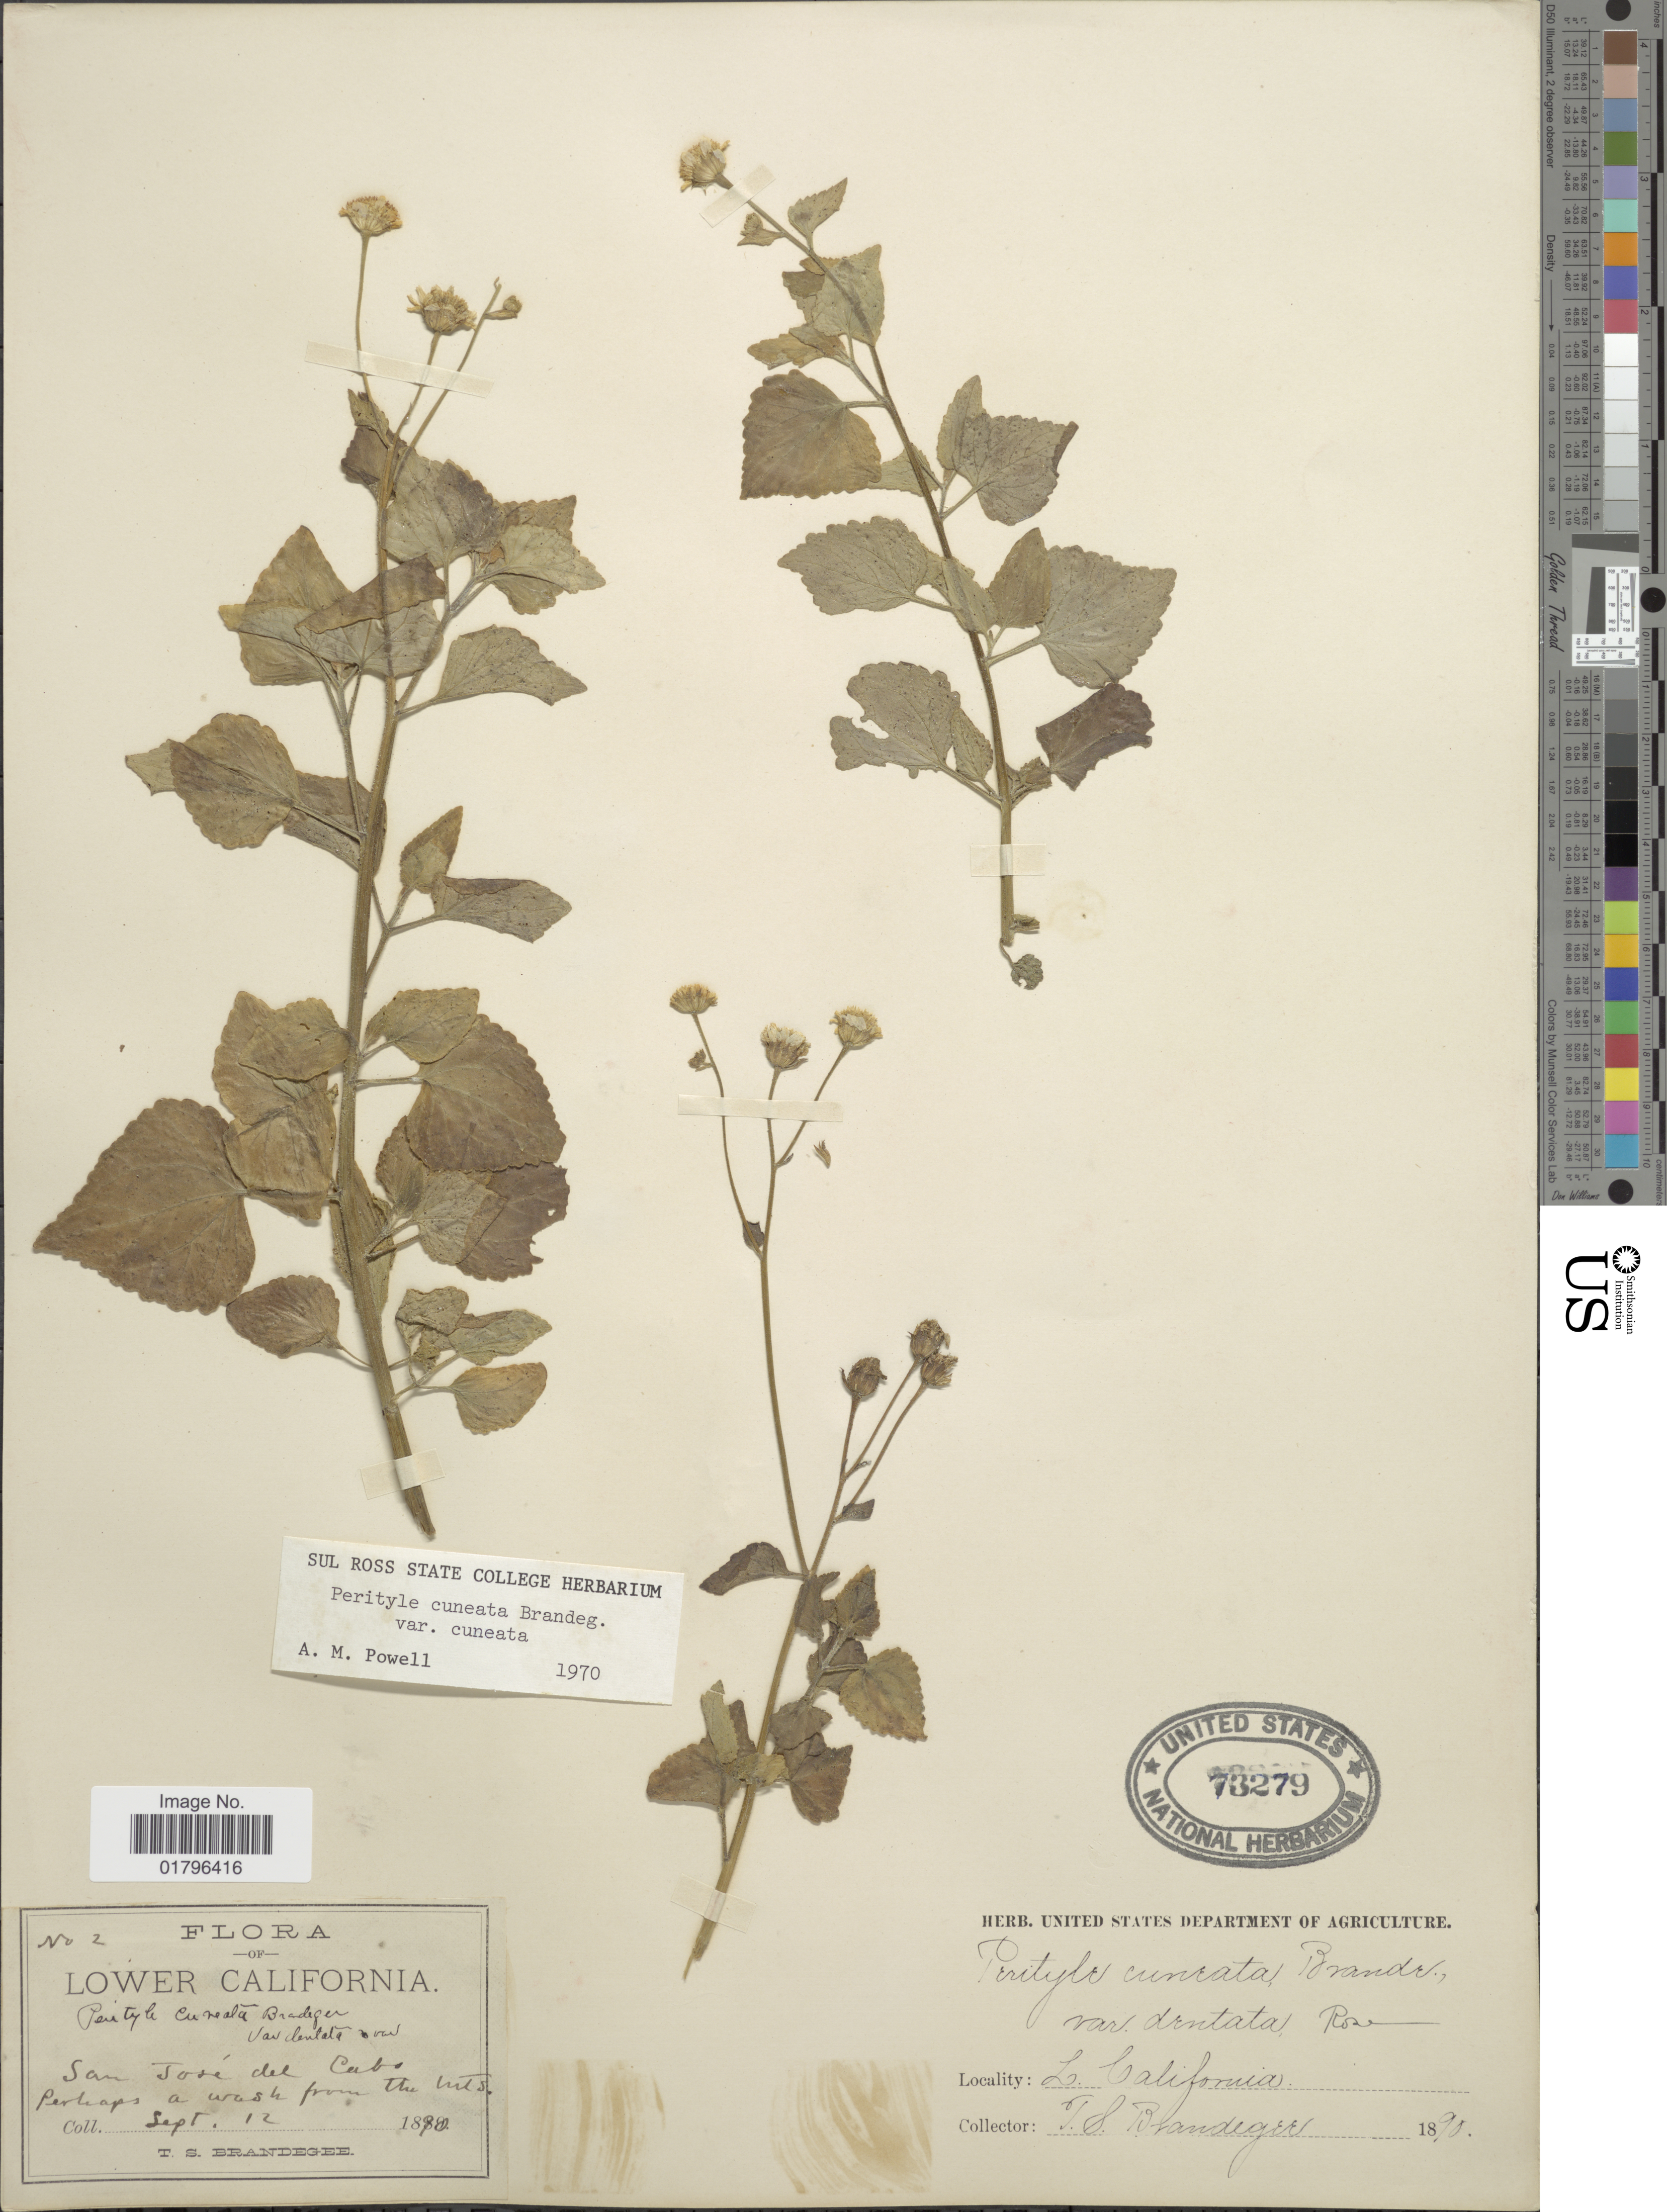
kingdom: Plantae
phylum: Tracheophyta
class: Magnoliopsida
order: Asterales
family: Asteraceae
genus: Perityle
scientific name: Perityle cuneata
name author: Brandegee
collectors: T. S. Brandegee (herbarium)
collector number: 2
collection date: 1890-09-12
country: Mexico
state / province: Baja California Sur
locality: Lower California, San Jose del Cabo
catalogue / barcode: US 73279